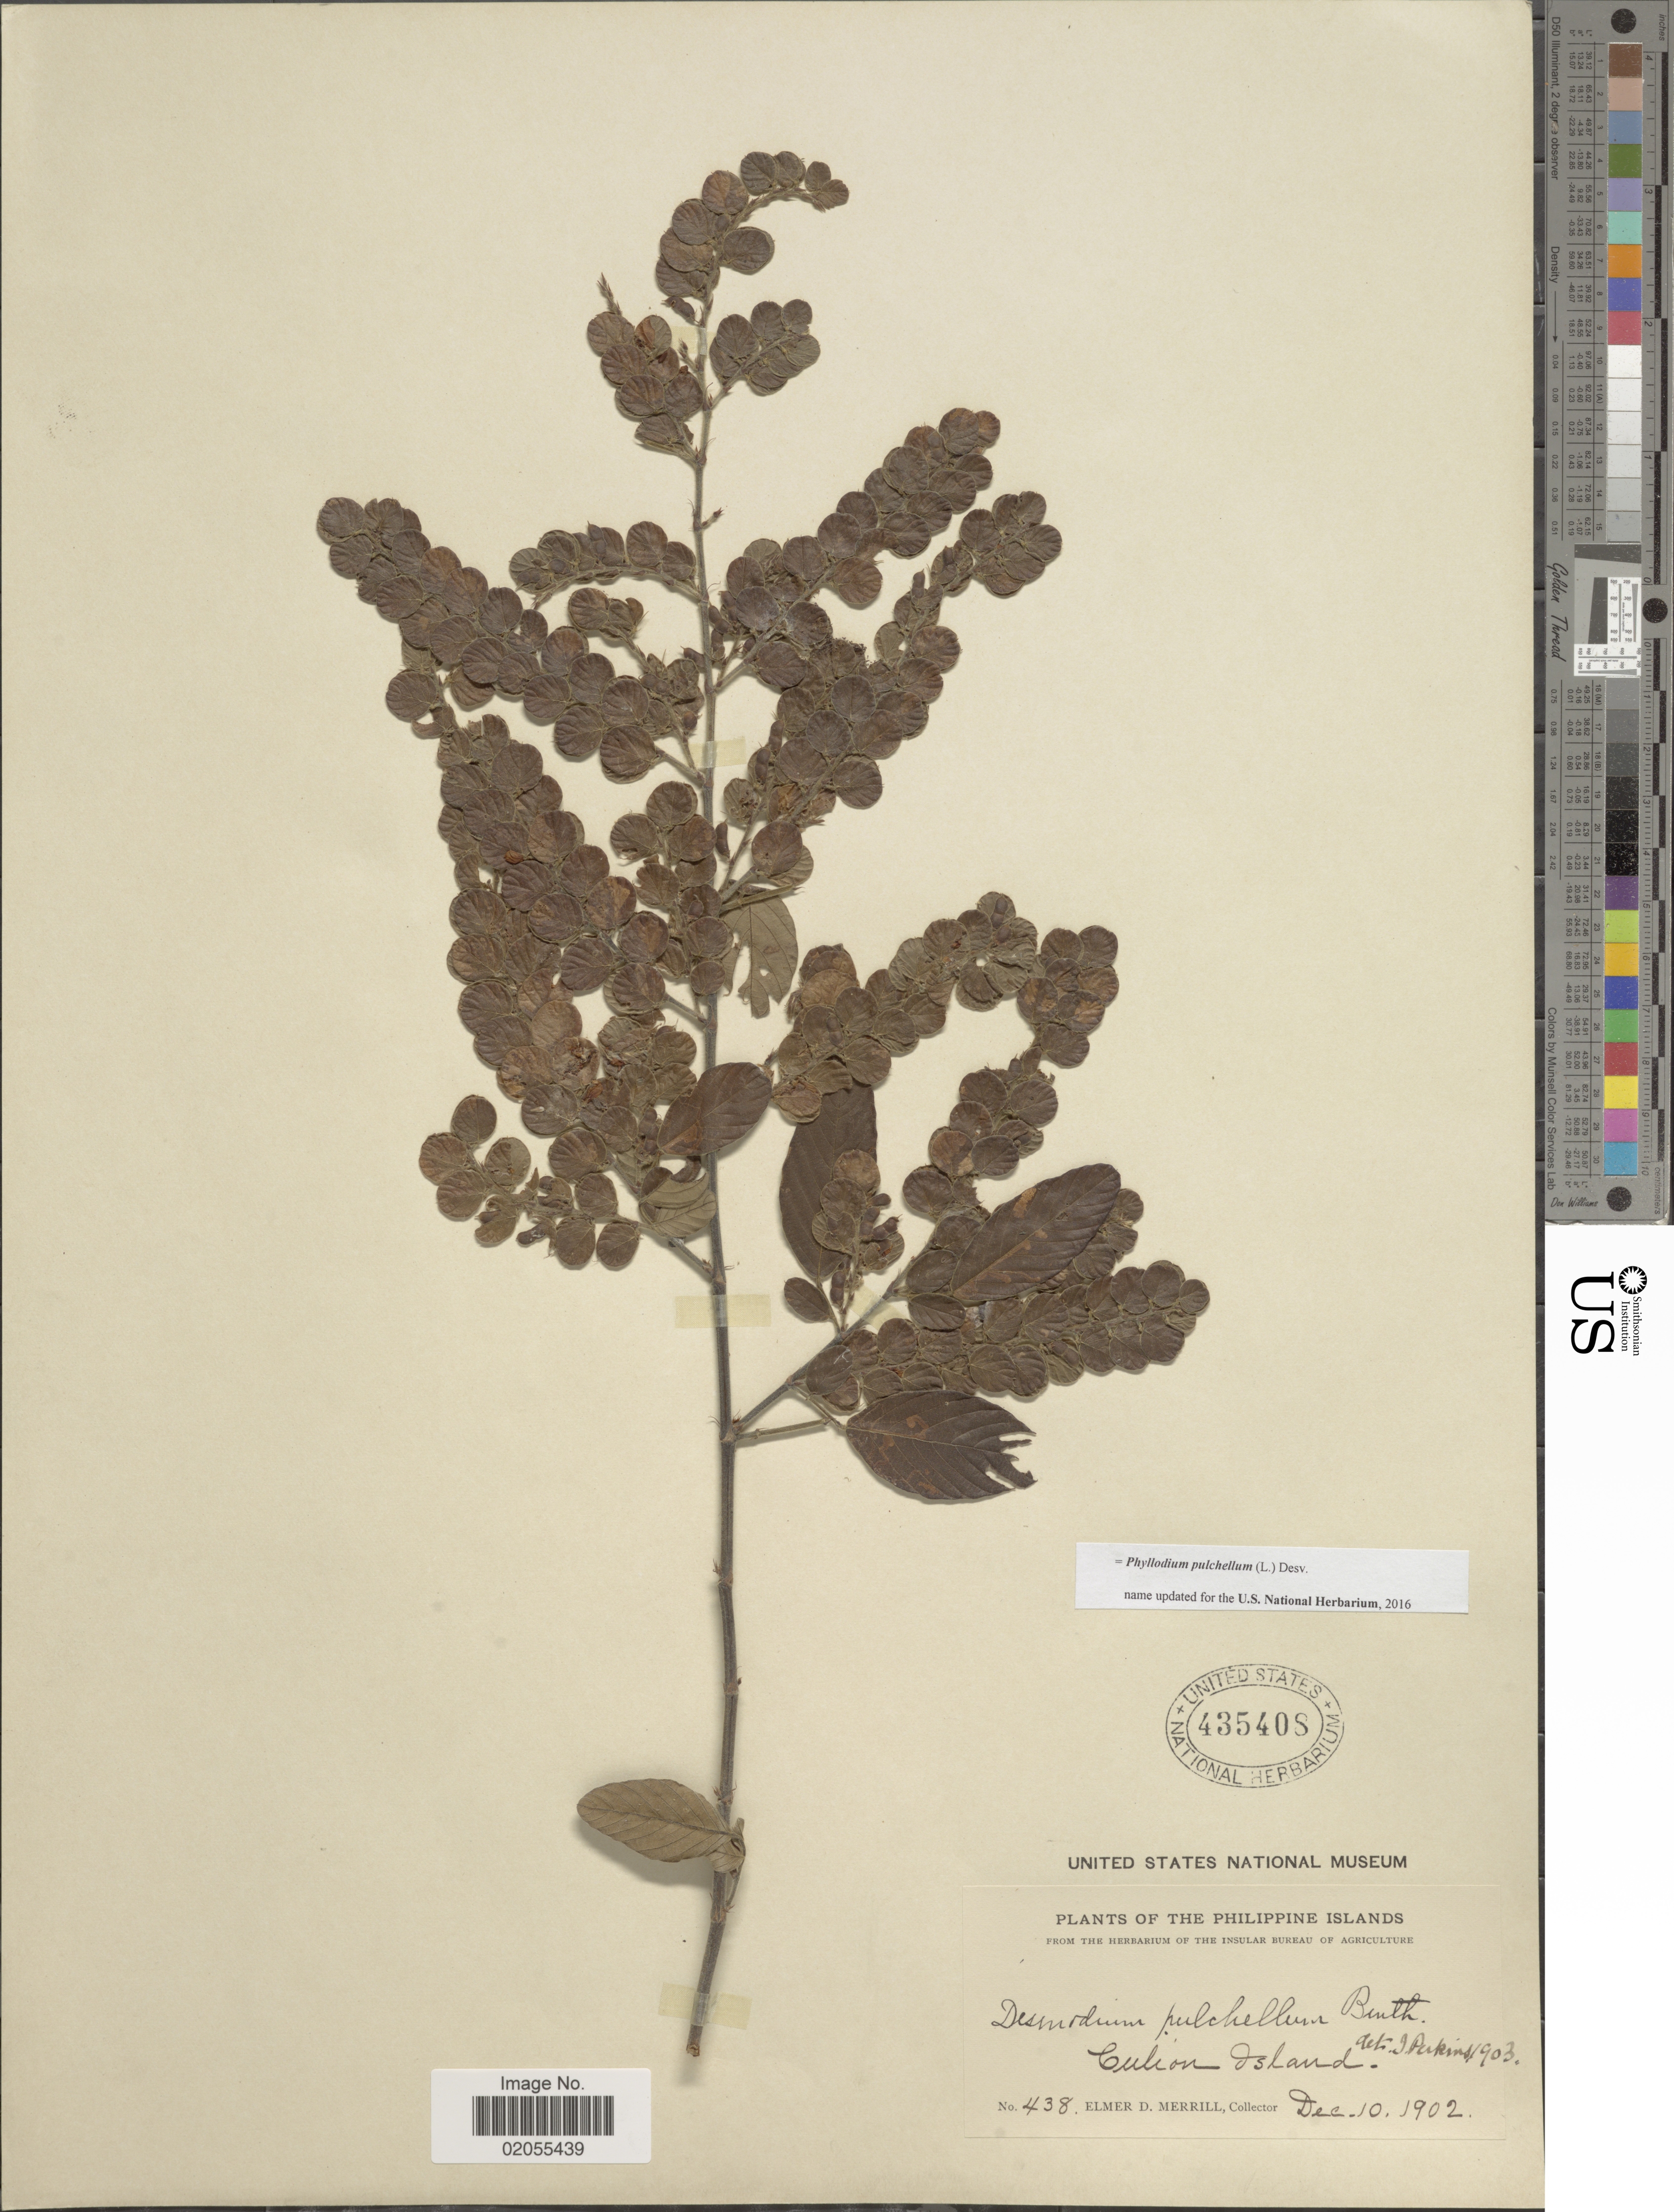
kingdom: Plantae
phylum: Tracheophyta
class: Magnoliopsida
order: Fabales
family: Fabaceae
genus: Phyllodium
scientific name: Phyllodium pulchellum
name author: (L.) Desv.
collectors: E. D. Merrill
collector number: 438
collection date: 1902-12-10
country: Philippines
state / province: Mimaropa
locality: Philippine Islands, Culion Island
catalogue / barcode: US 435408